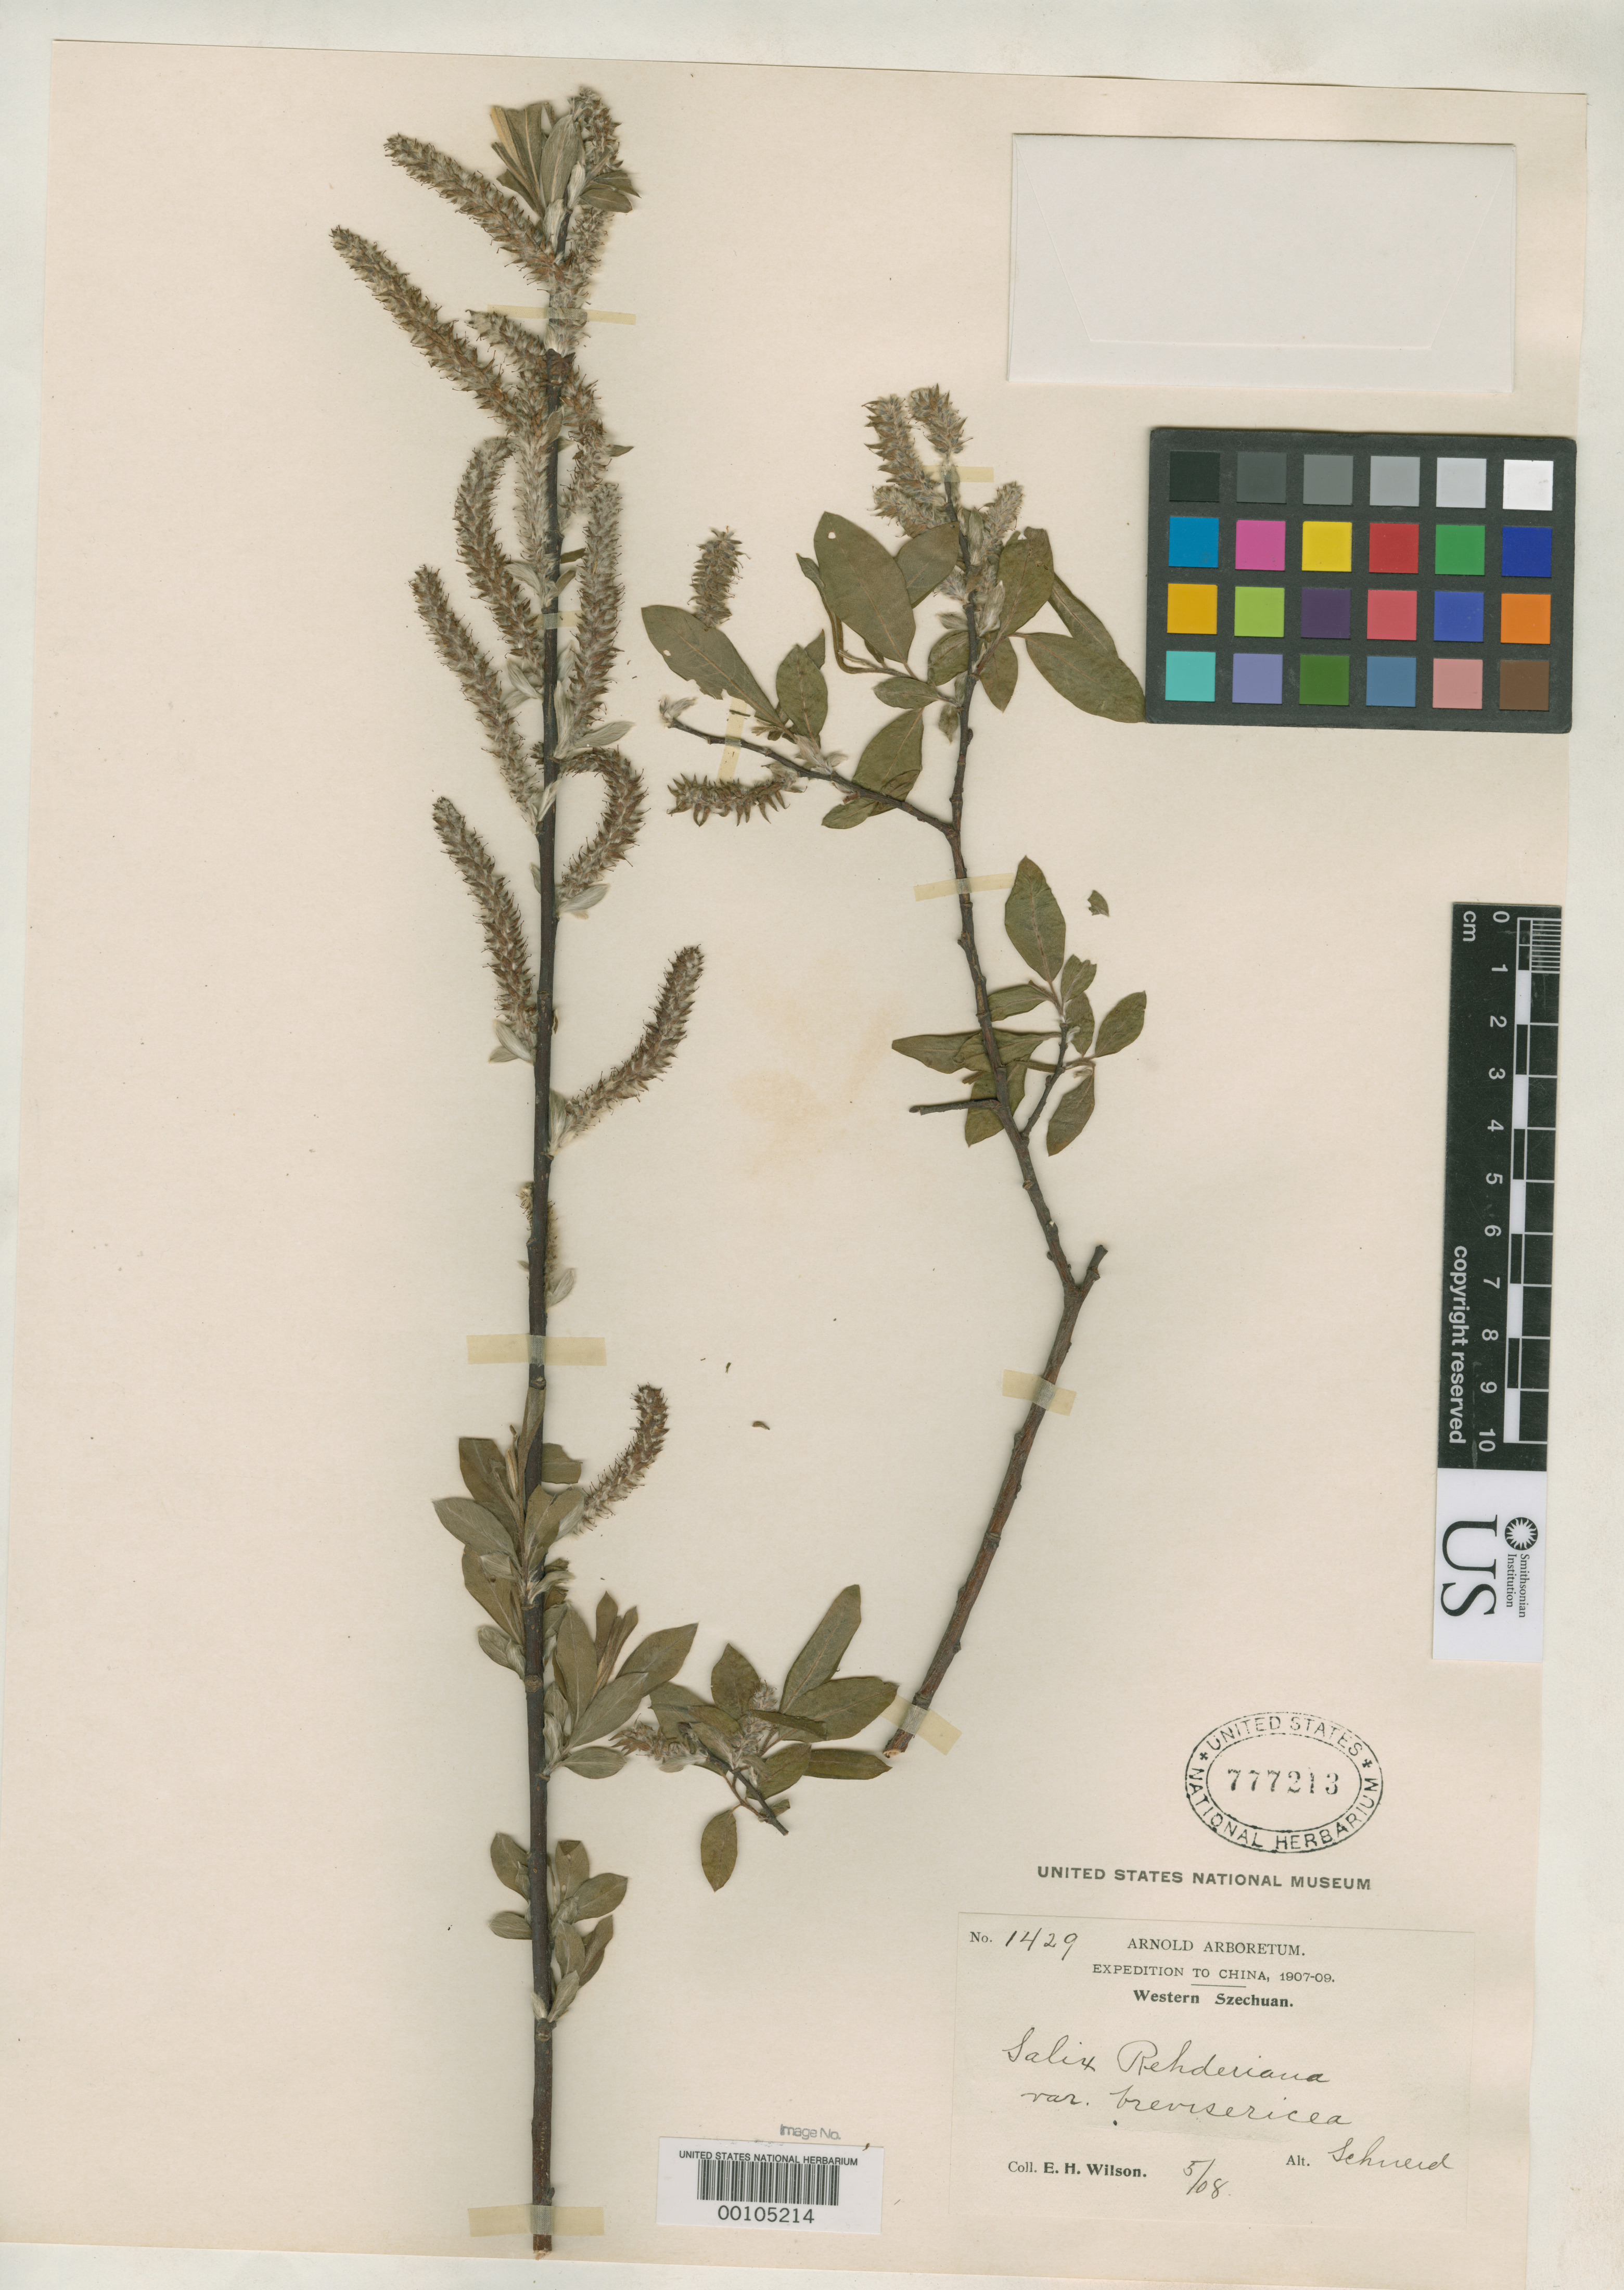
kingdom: Plantae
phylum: Tracheophyta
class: Magnoliopsida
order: Malpighiales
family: Salicaceae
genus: Salix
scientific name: Salix rehderiana var. brevisericea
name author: C.K. Schneid. in Sarg.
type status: Isotype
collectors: E. H. Wilson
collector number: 1429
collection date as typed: May 1908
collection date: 1908-05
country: China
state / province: Sichuan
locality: Ching-chi Hsien, Ta-hsiang-ling.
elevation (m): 2300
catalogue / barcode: US 777213